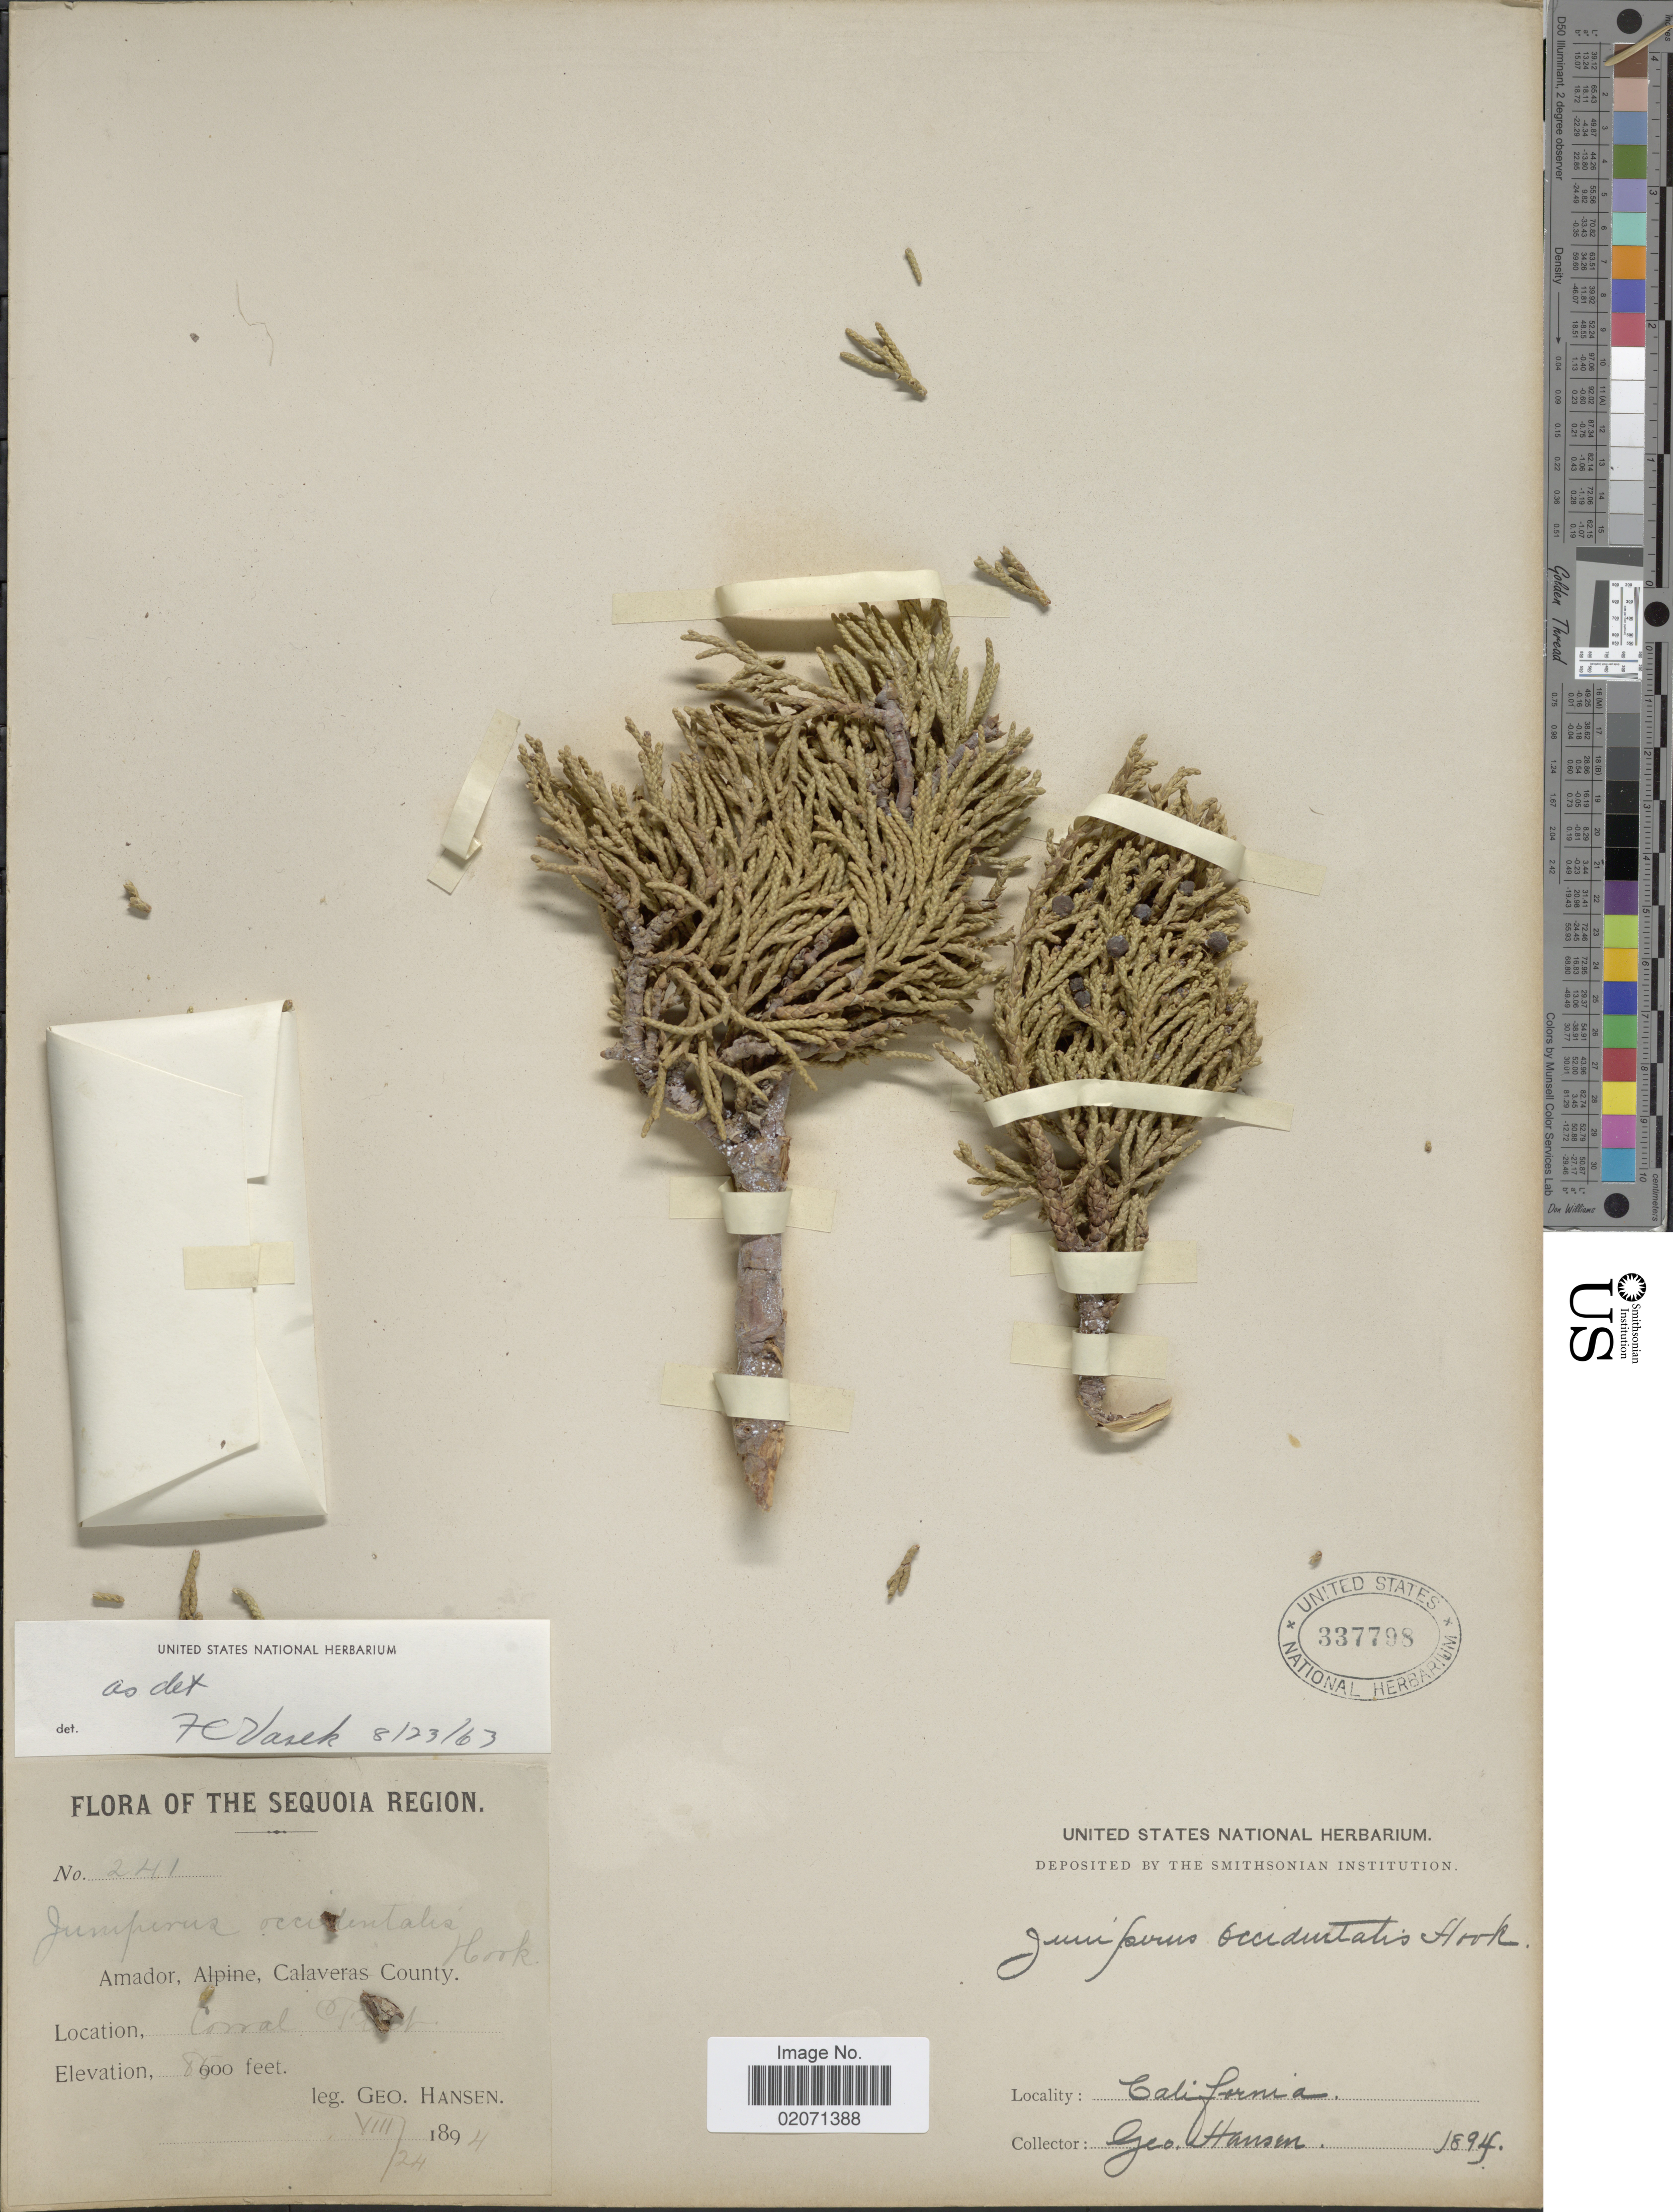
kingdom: Plantae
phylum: Tracheophyta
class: Pinopsida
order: Pinales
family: Cupressaceae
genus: Juniperus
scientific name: Juniperus occidentalis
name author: Hook.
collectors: G. Hansen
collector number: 241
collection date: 1894-07-24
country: United States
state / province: California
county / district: Amador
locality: The Sequoia Region. Amador County. Corral [illegible text]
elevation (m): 2591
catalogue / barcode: US 337798